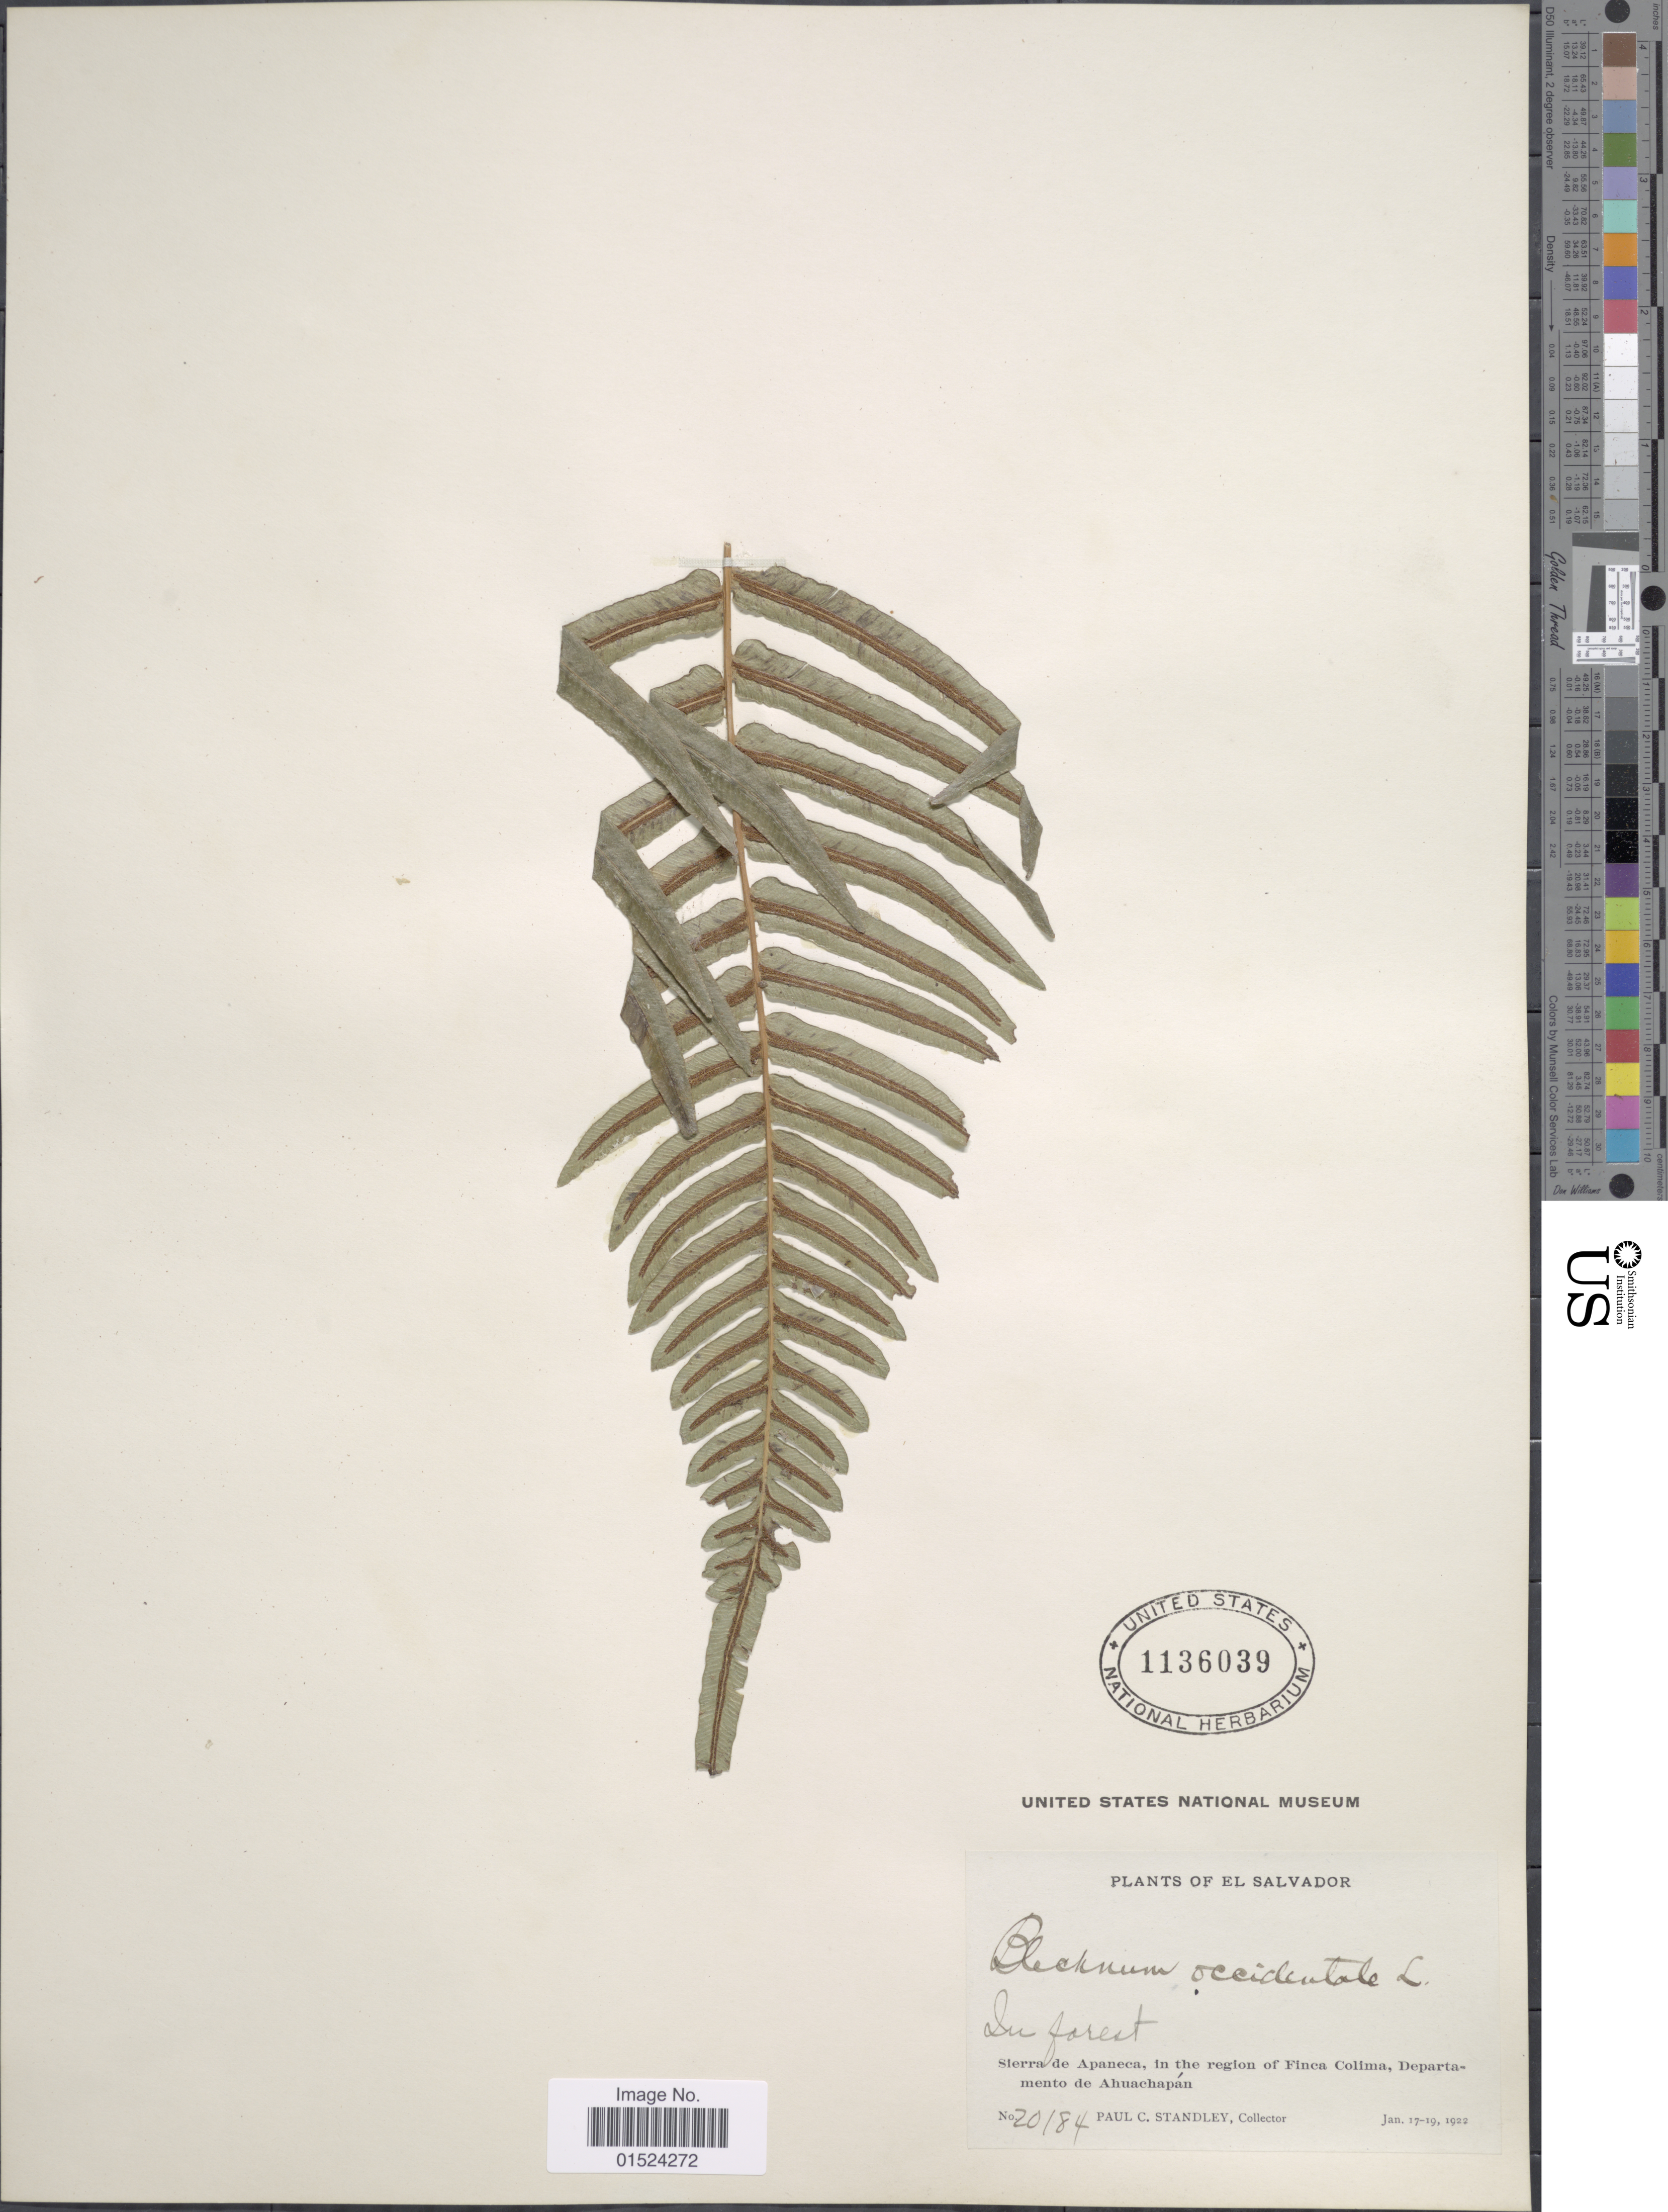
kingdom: Plantae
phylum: Tracheophyta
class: Polypodiopsida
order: Polypodiales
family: Blechnaceae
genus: Blechnum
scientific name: Blechnum occidentale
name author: L.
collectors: P. C. Standley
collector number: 20184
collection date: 1922-01-17/1922-01-19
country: El Salvador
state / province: Ahuachapan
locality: Sierra de Apaneca, in the region of Finca Colima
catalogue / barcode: US 1136039